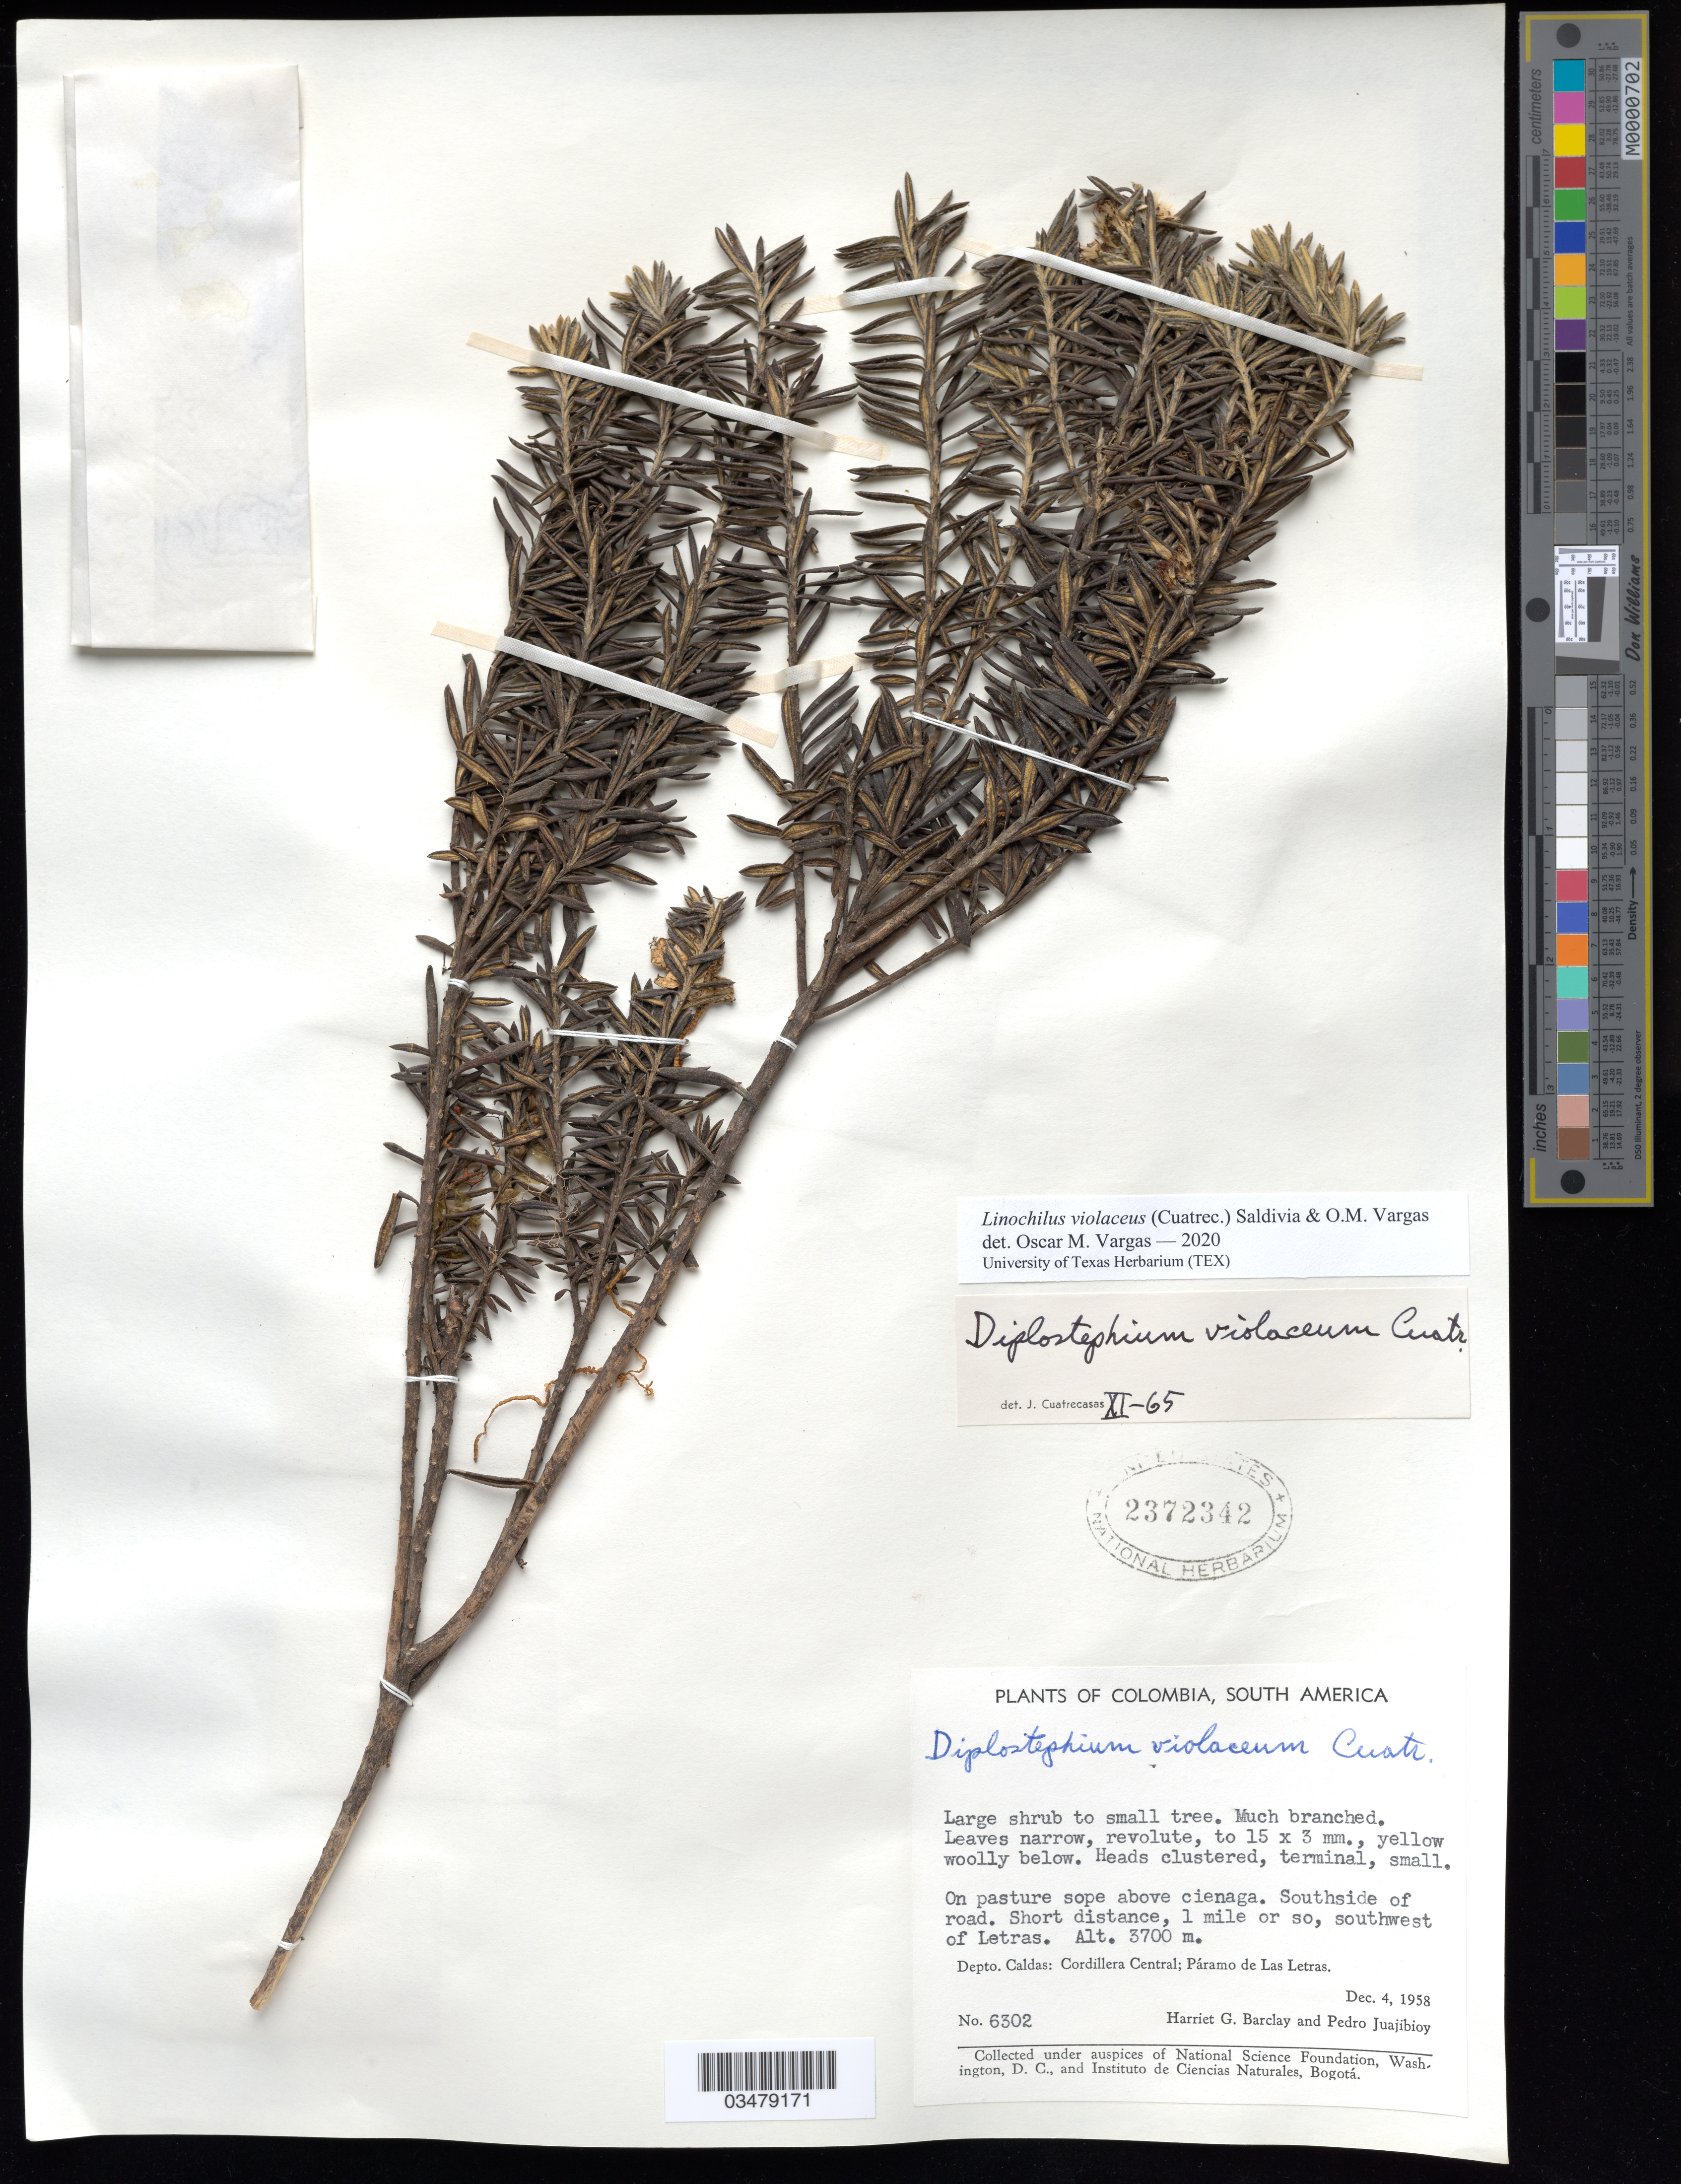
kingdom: Plantae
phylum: Tracheophyta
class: Magnoliopsida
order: Asterales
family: Asteraceae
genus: Linochilus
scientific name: Linochilus violaceus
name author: (Cuatrec.) Saldivia & O.M. Vargas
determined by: Vargas, Oscar M.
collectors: H. G. Barclay & P. Juajibioy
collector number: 6302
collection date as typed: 4-Dec-58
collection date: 1958-12-04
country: Colombia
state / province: Caldas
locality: Cordillera Central, Páramo de Las Letras. South side of road, short distance, one mile or SW of Letras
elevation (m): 3700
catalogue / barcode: US 2372342